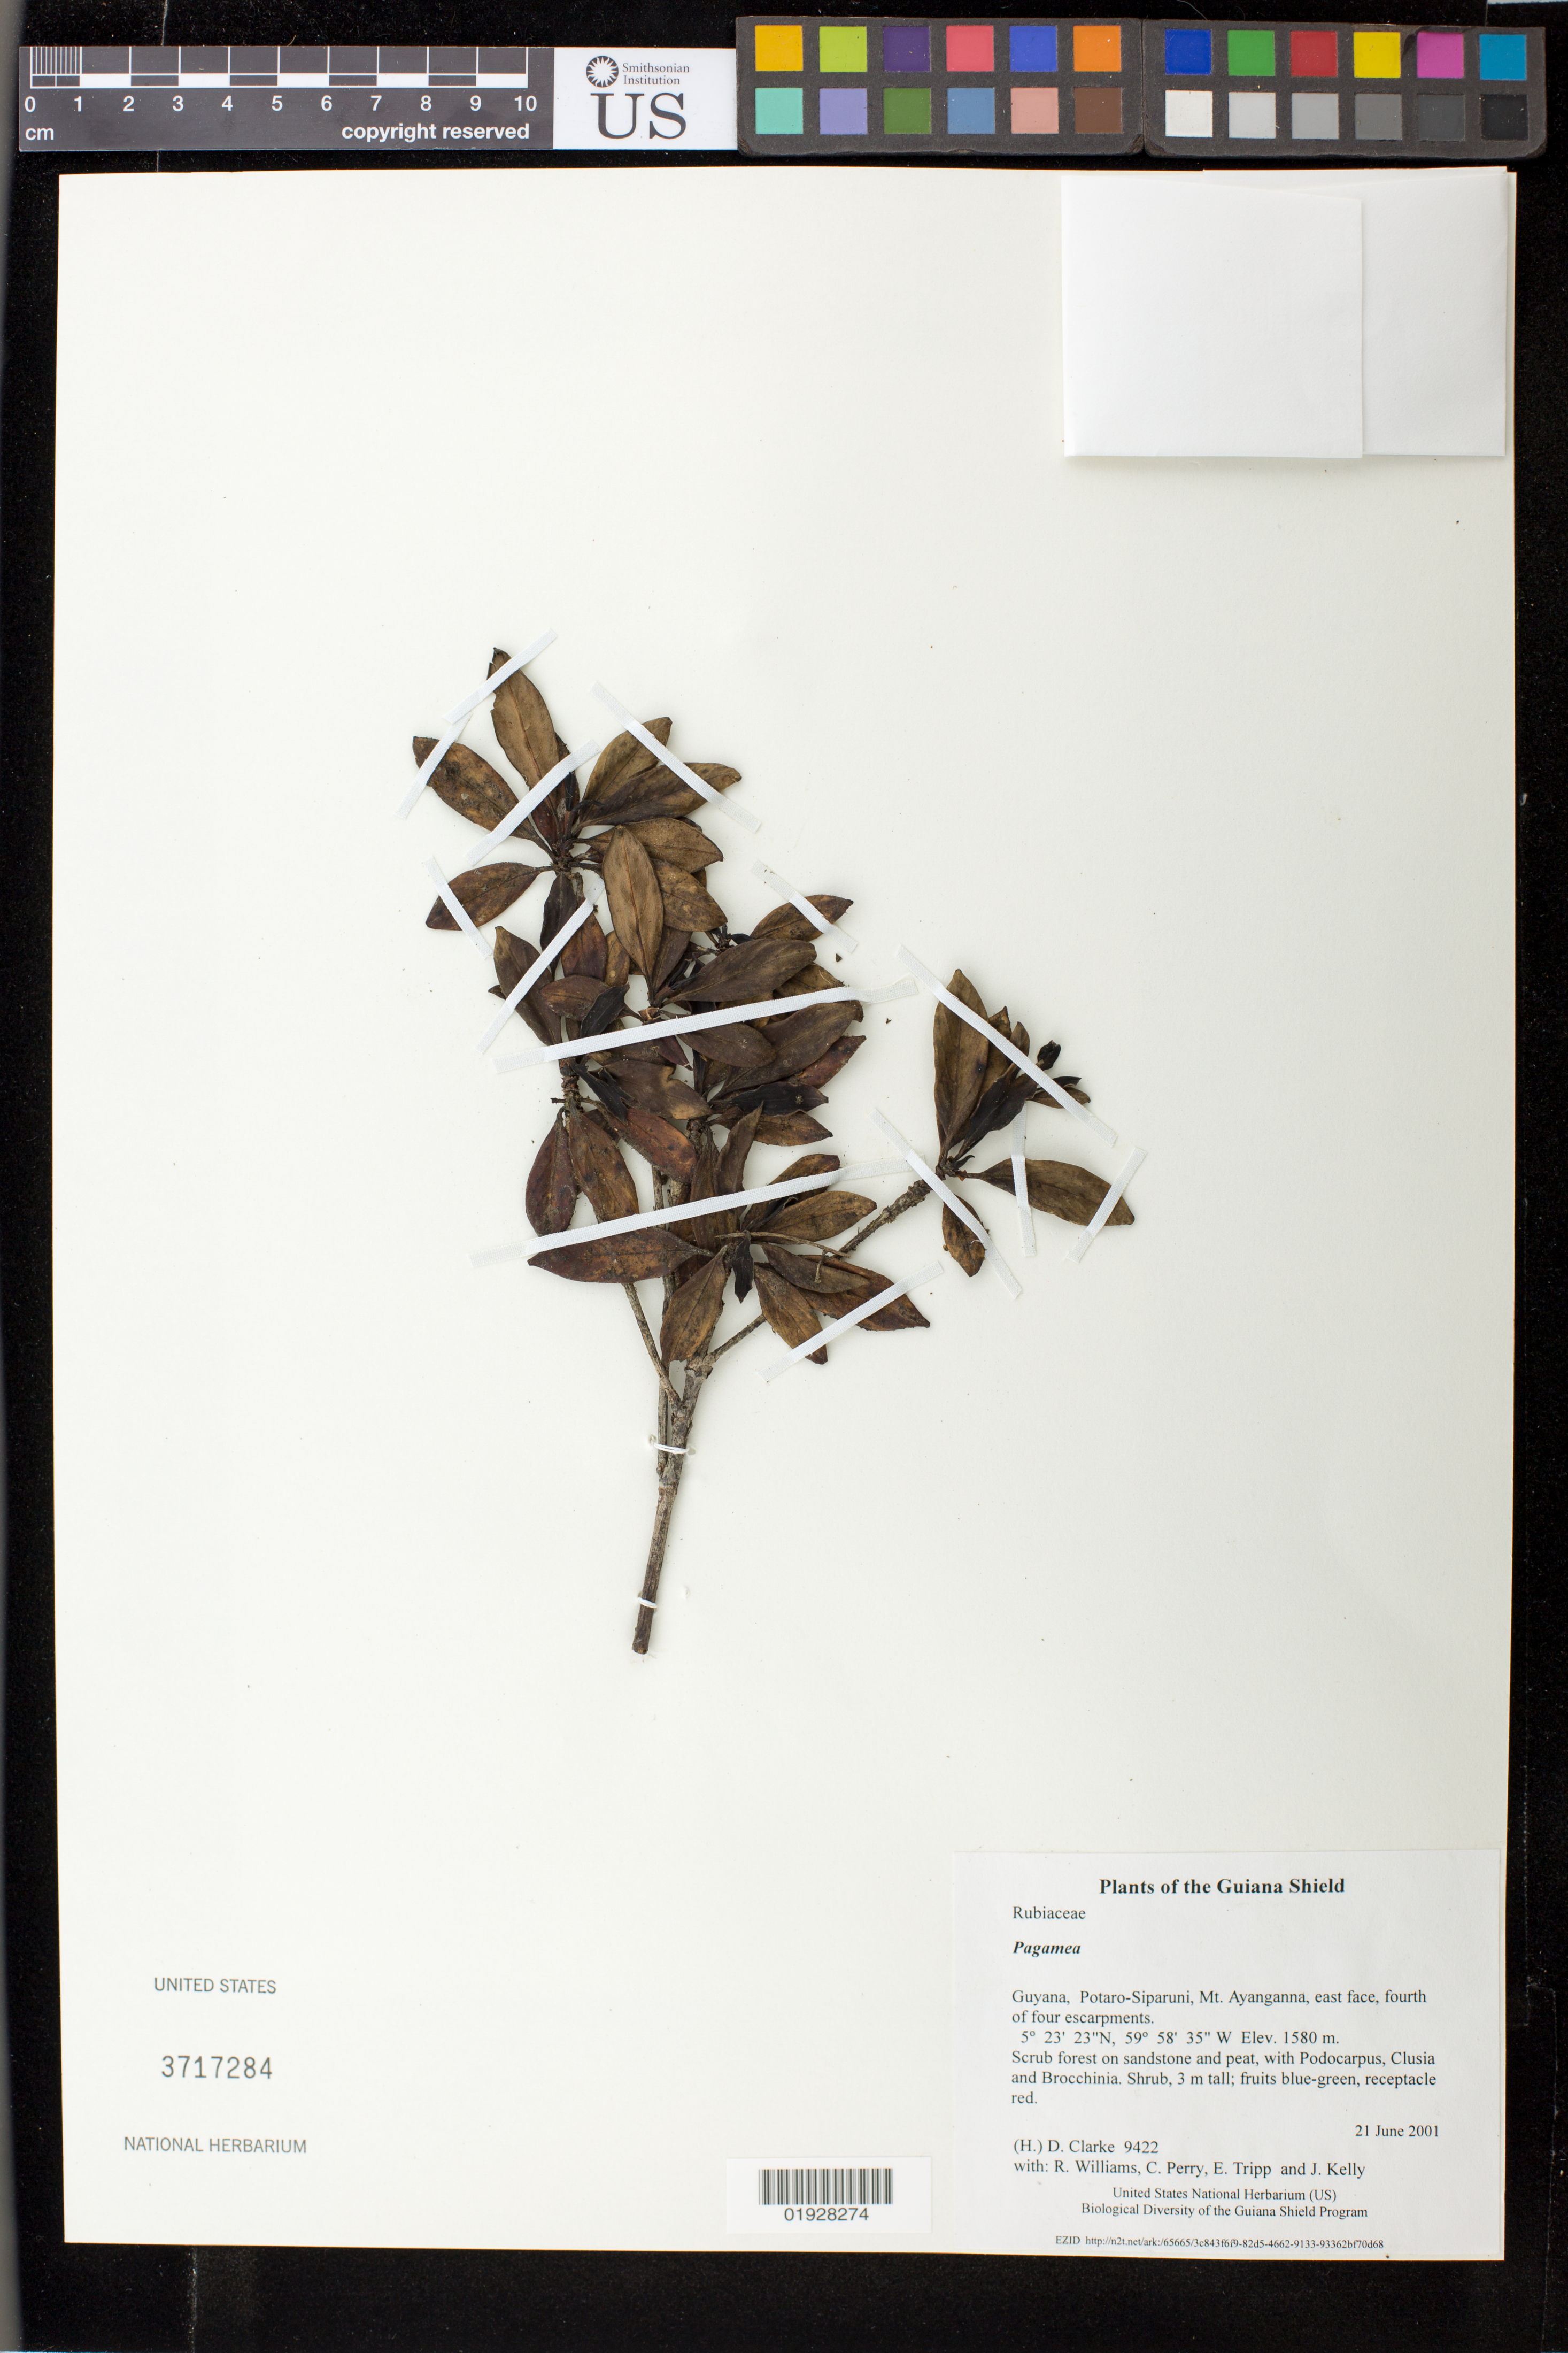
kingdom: Plantae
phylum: Tracheophyta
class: Magnoliopsida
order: Gentianales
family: Rubiaceae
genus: Pagamea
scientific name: Pagamea sp.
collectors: H. D. Clarke, R. Williams, C. Perry, E. Tripp & J. Kelly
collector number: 9422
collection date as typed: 21 June 2001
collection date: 2001-06-21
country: Guyana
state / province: Potaro-Siparuni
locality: Mt. Ayanganna, east face, fourth of four escarpments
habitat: Scrub forest on sandstone and peat, with Podocarpus, Clusia and Brocchinia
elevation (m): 1580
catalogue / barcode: US 3717284